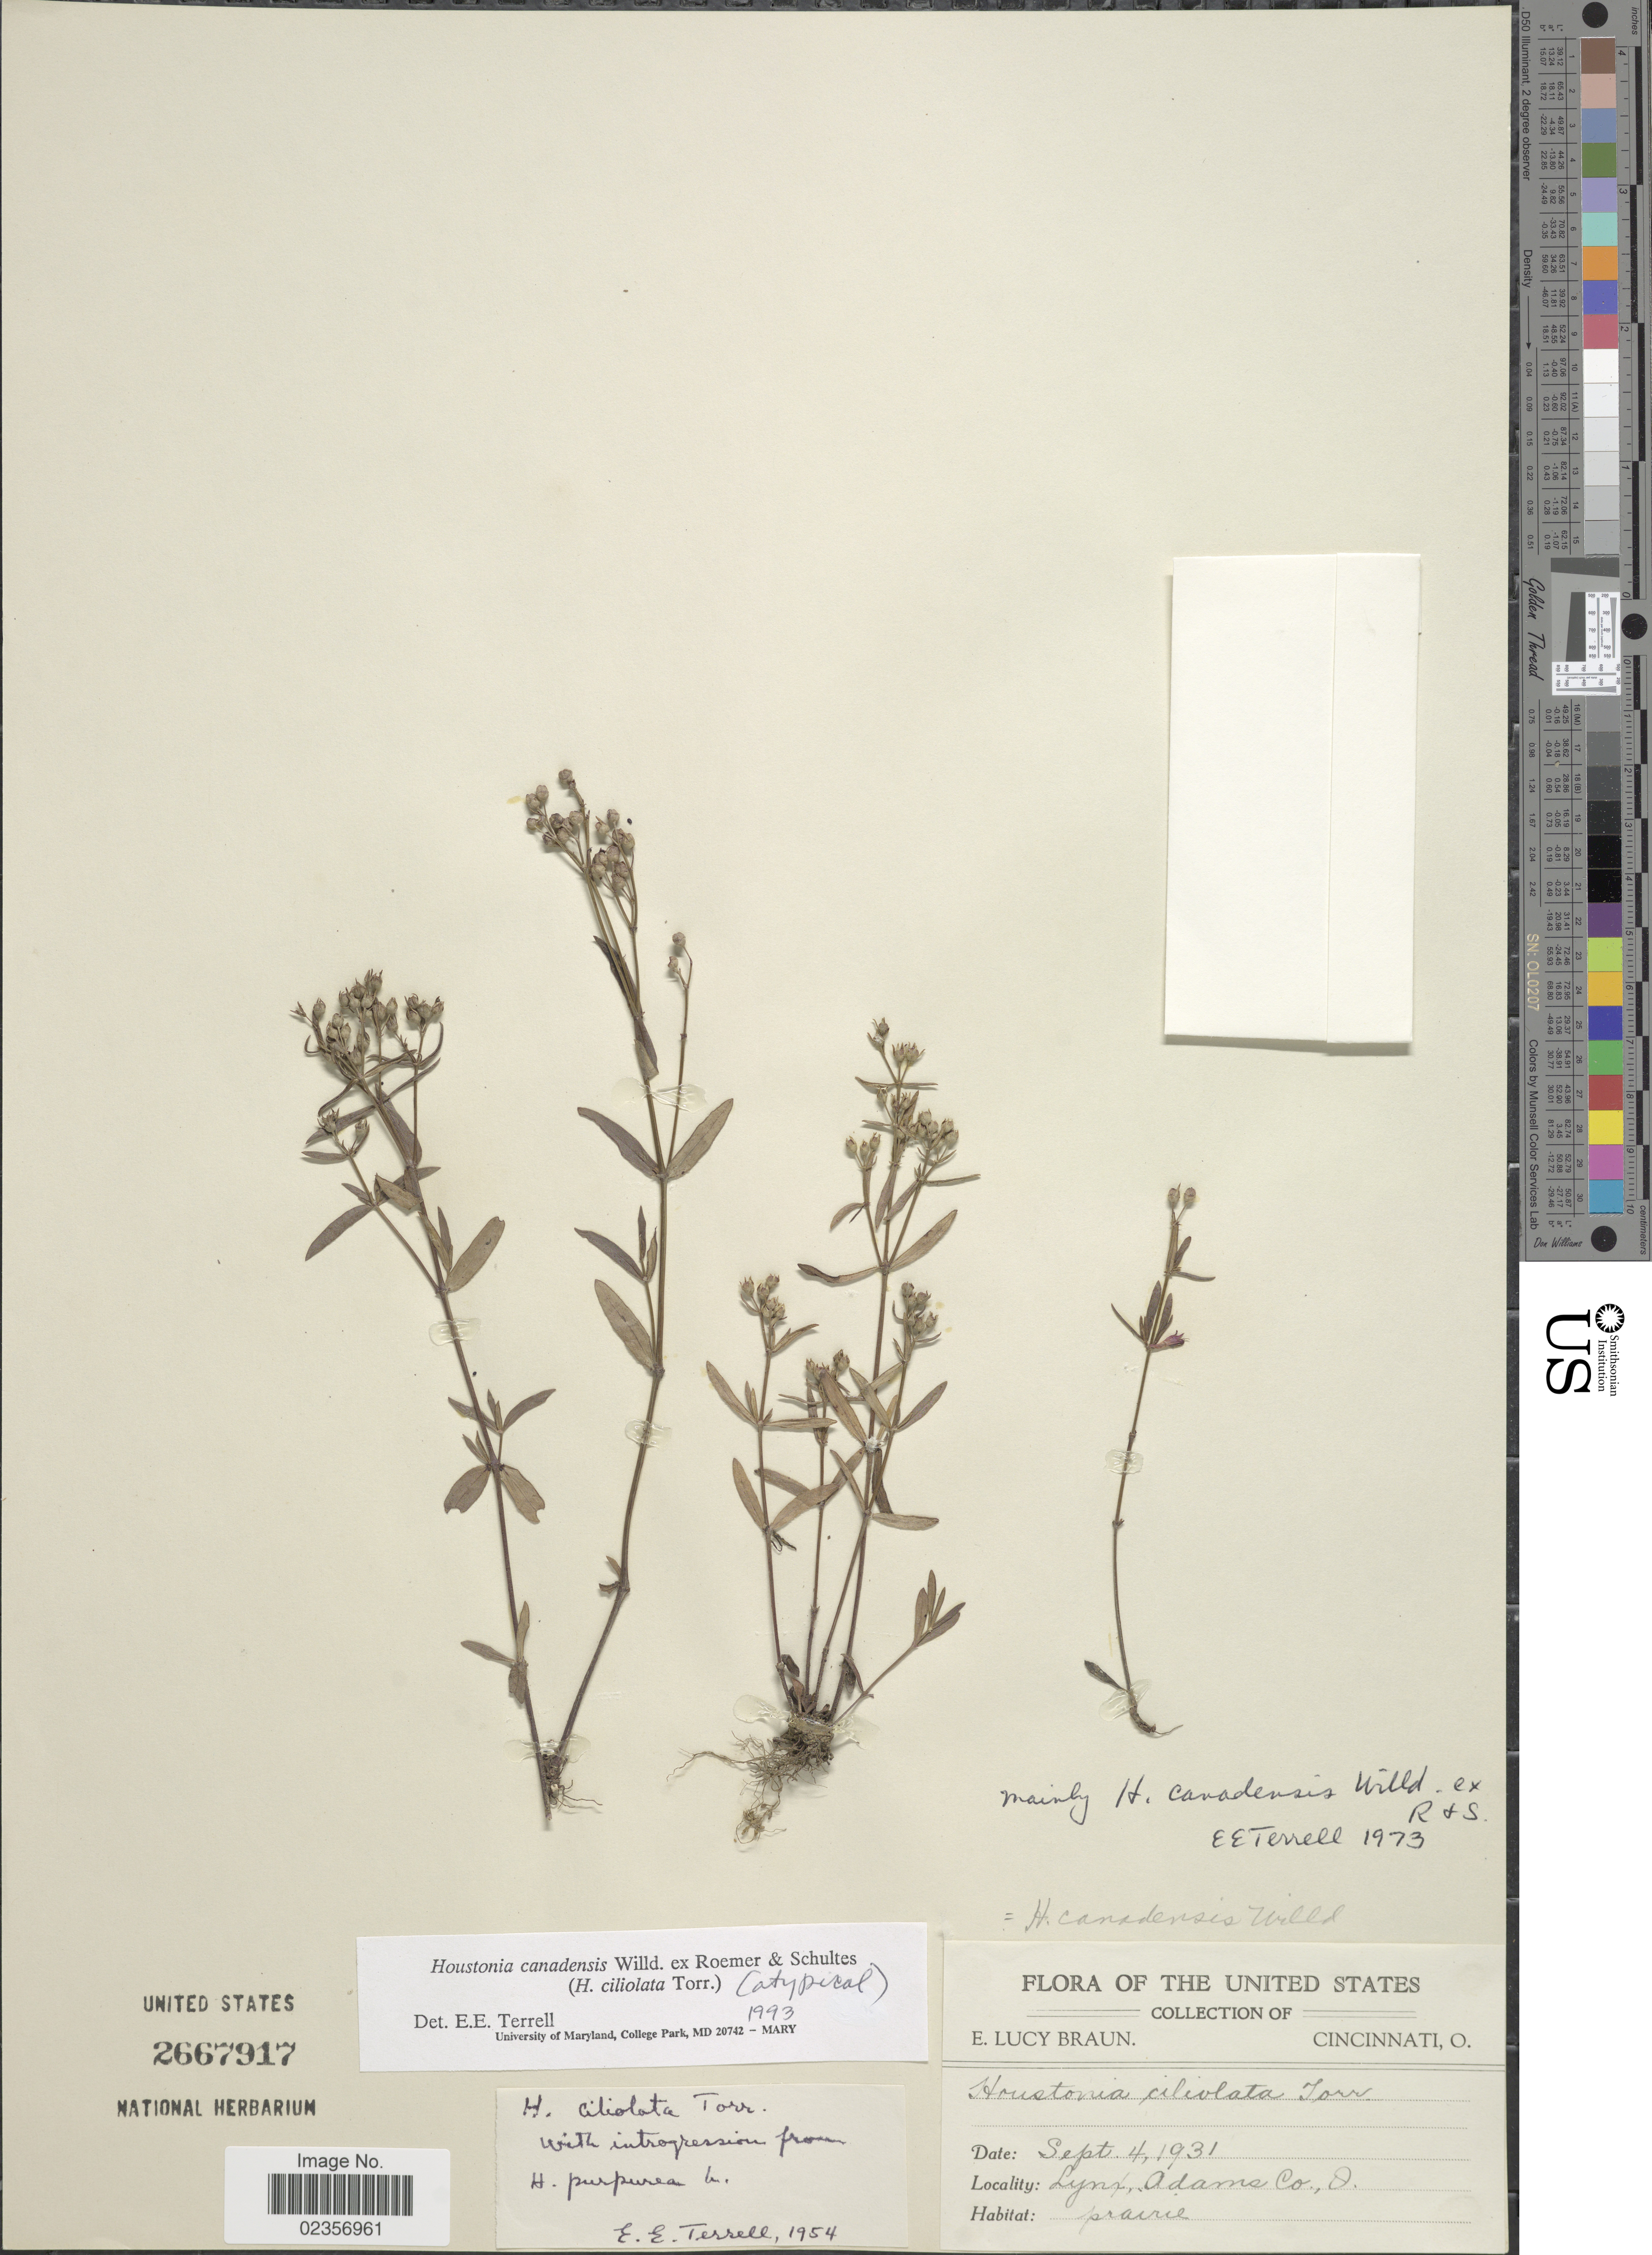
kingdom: Plantae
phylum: Tracheophyta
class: Magnoliopsida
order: Gentianales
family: Rubiaceae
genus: Houstonia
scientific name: Houstonia canadensis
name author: Willd.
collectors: E. L. Braun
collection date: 1931-09-04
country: United States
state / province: Ohio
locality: Lynx, Adams Co., prairie.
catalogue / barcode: US 2667917